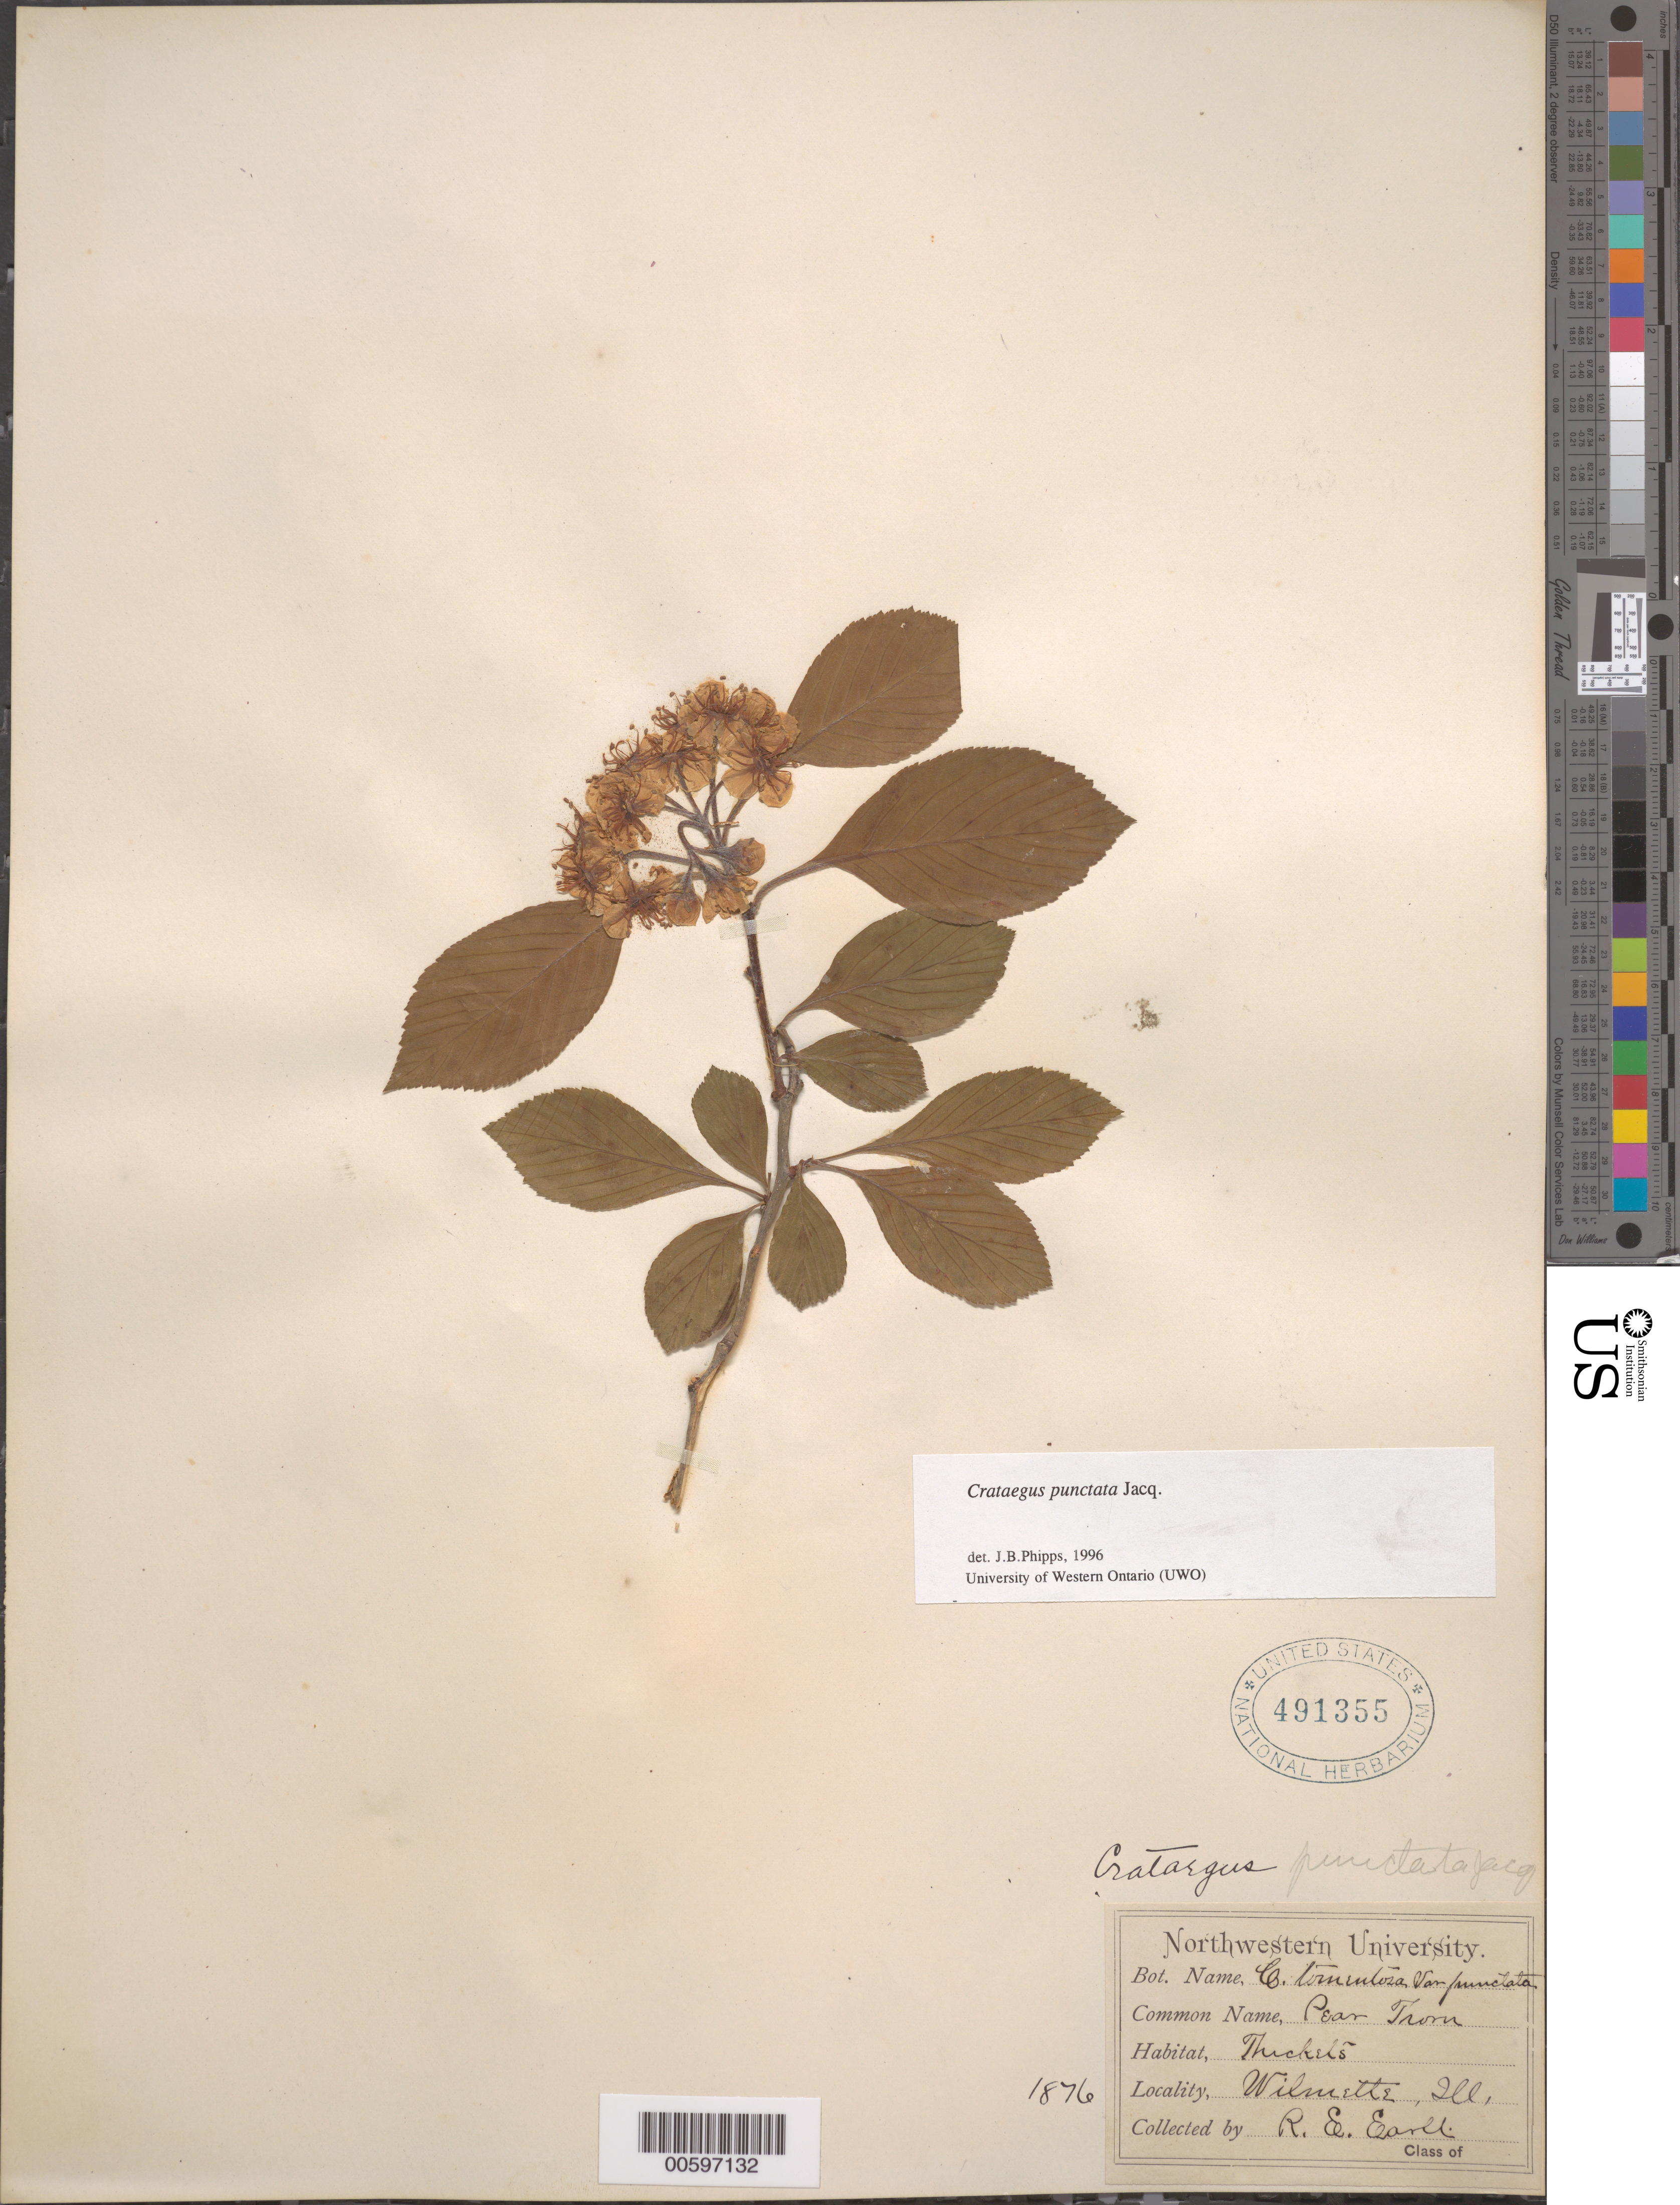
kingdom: Plantae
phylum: Tracheophyta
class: Magnoliopsida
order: Rosales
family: Rosaceae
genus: Crataegus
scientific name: Crataegus punctata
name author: Jacq.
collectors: R. Earll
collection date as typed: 1876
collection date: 1876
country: United States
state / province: Illinois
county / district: Cook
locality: Wilmette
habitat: Thickets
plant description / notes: Common name: Pear thorn ?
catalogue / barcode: US 491355